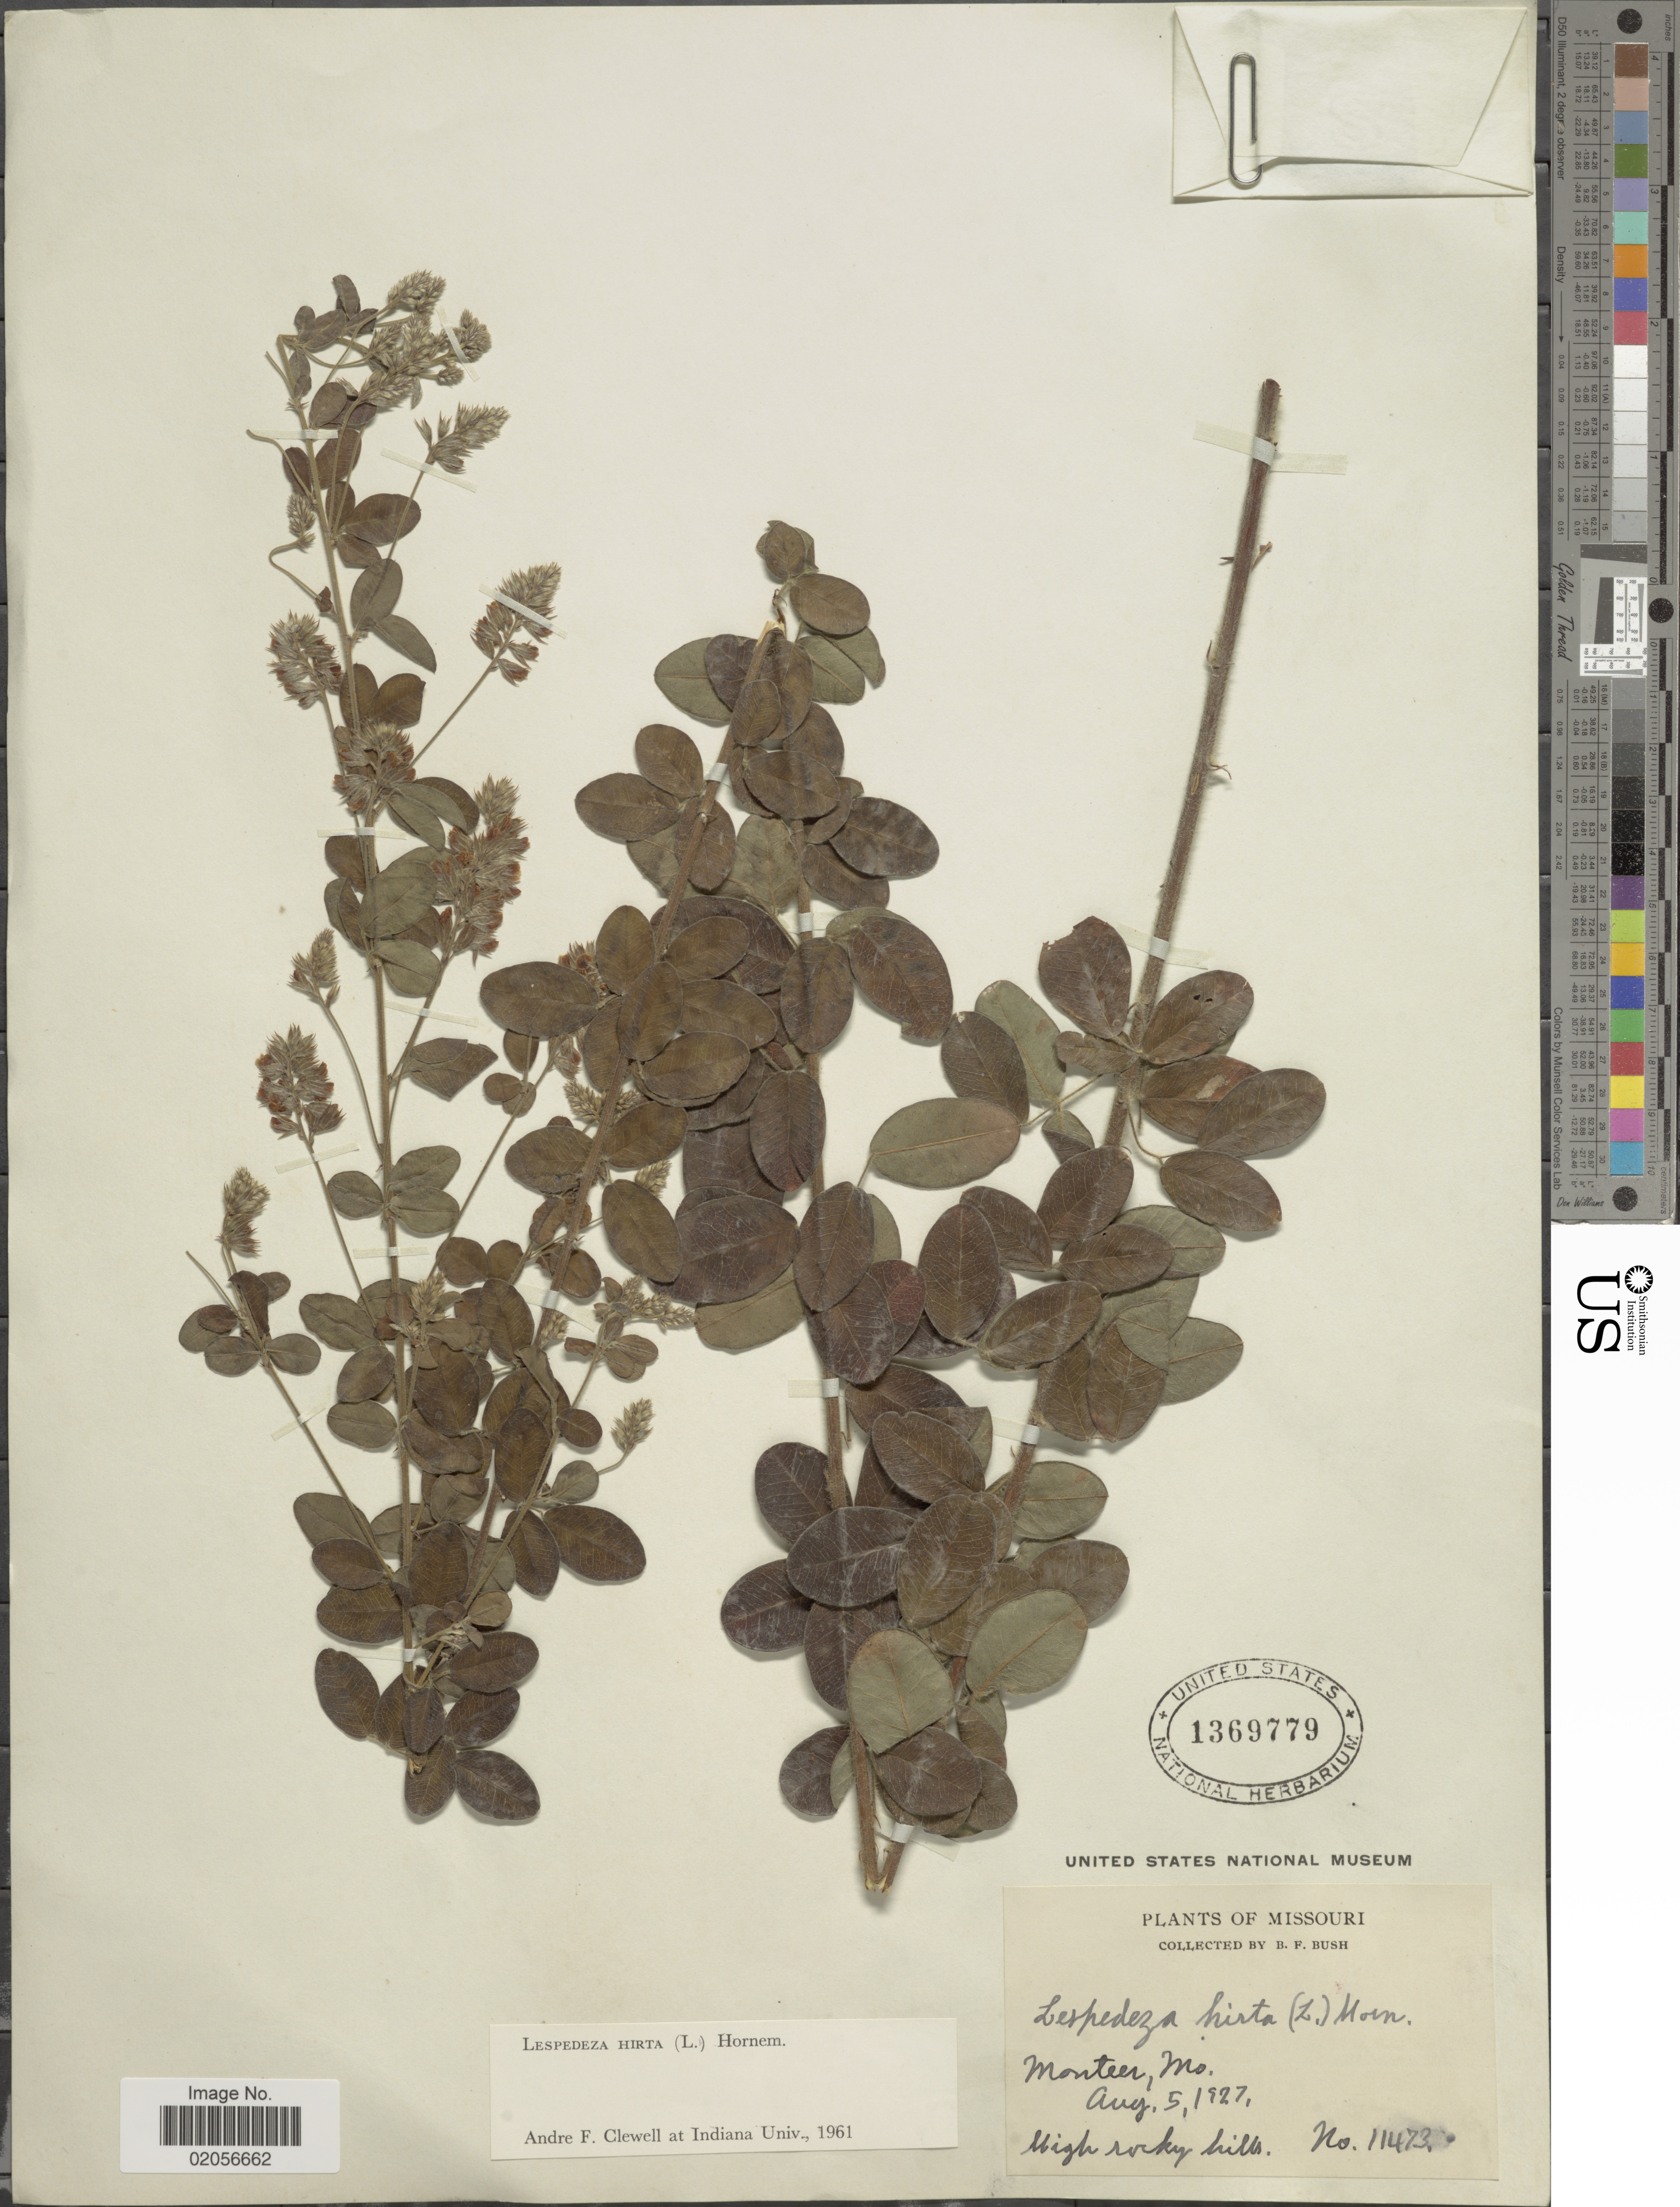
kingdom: Plantae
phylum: Tracheophyta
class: Magnoliopsida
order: Fabales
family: Fabaceae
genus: Lespedeza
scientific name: Lespedeza hirta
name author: (L.) Hornem.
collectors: B. F. Bush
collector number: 11473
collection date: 1927-08-05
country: United States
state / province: Missouri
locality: Monteer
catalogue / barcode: US 1369779